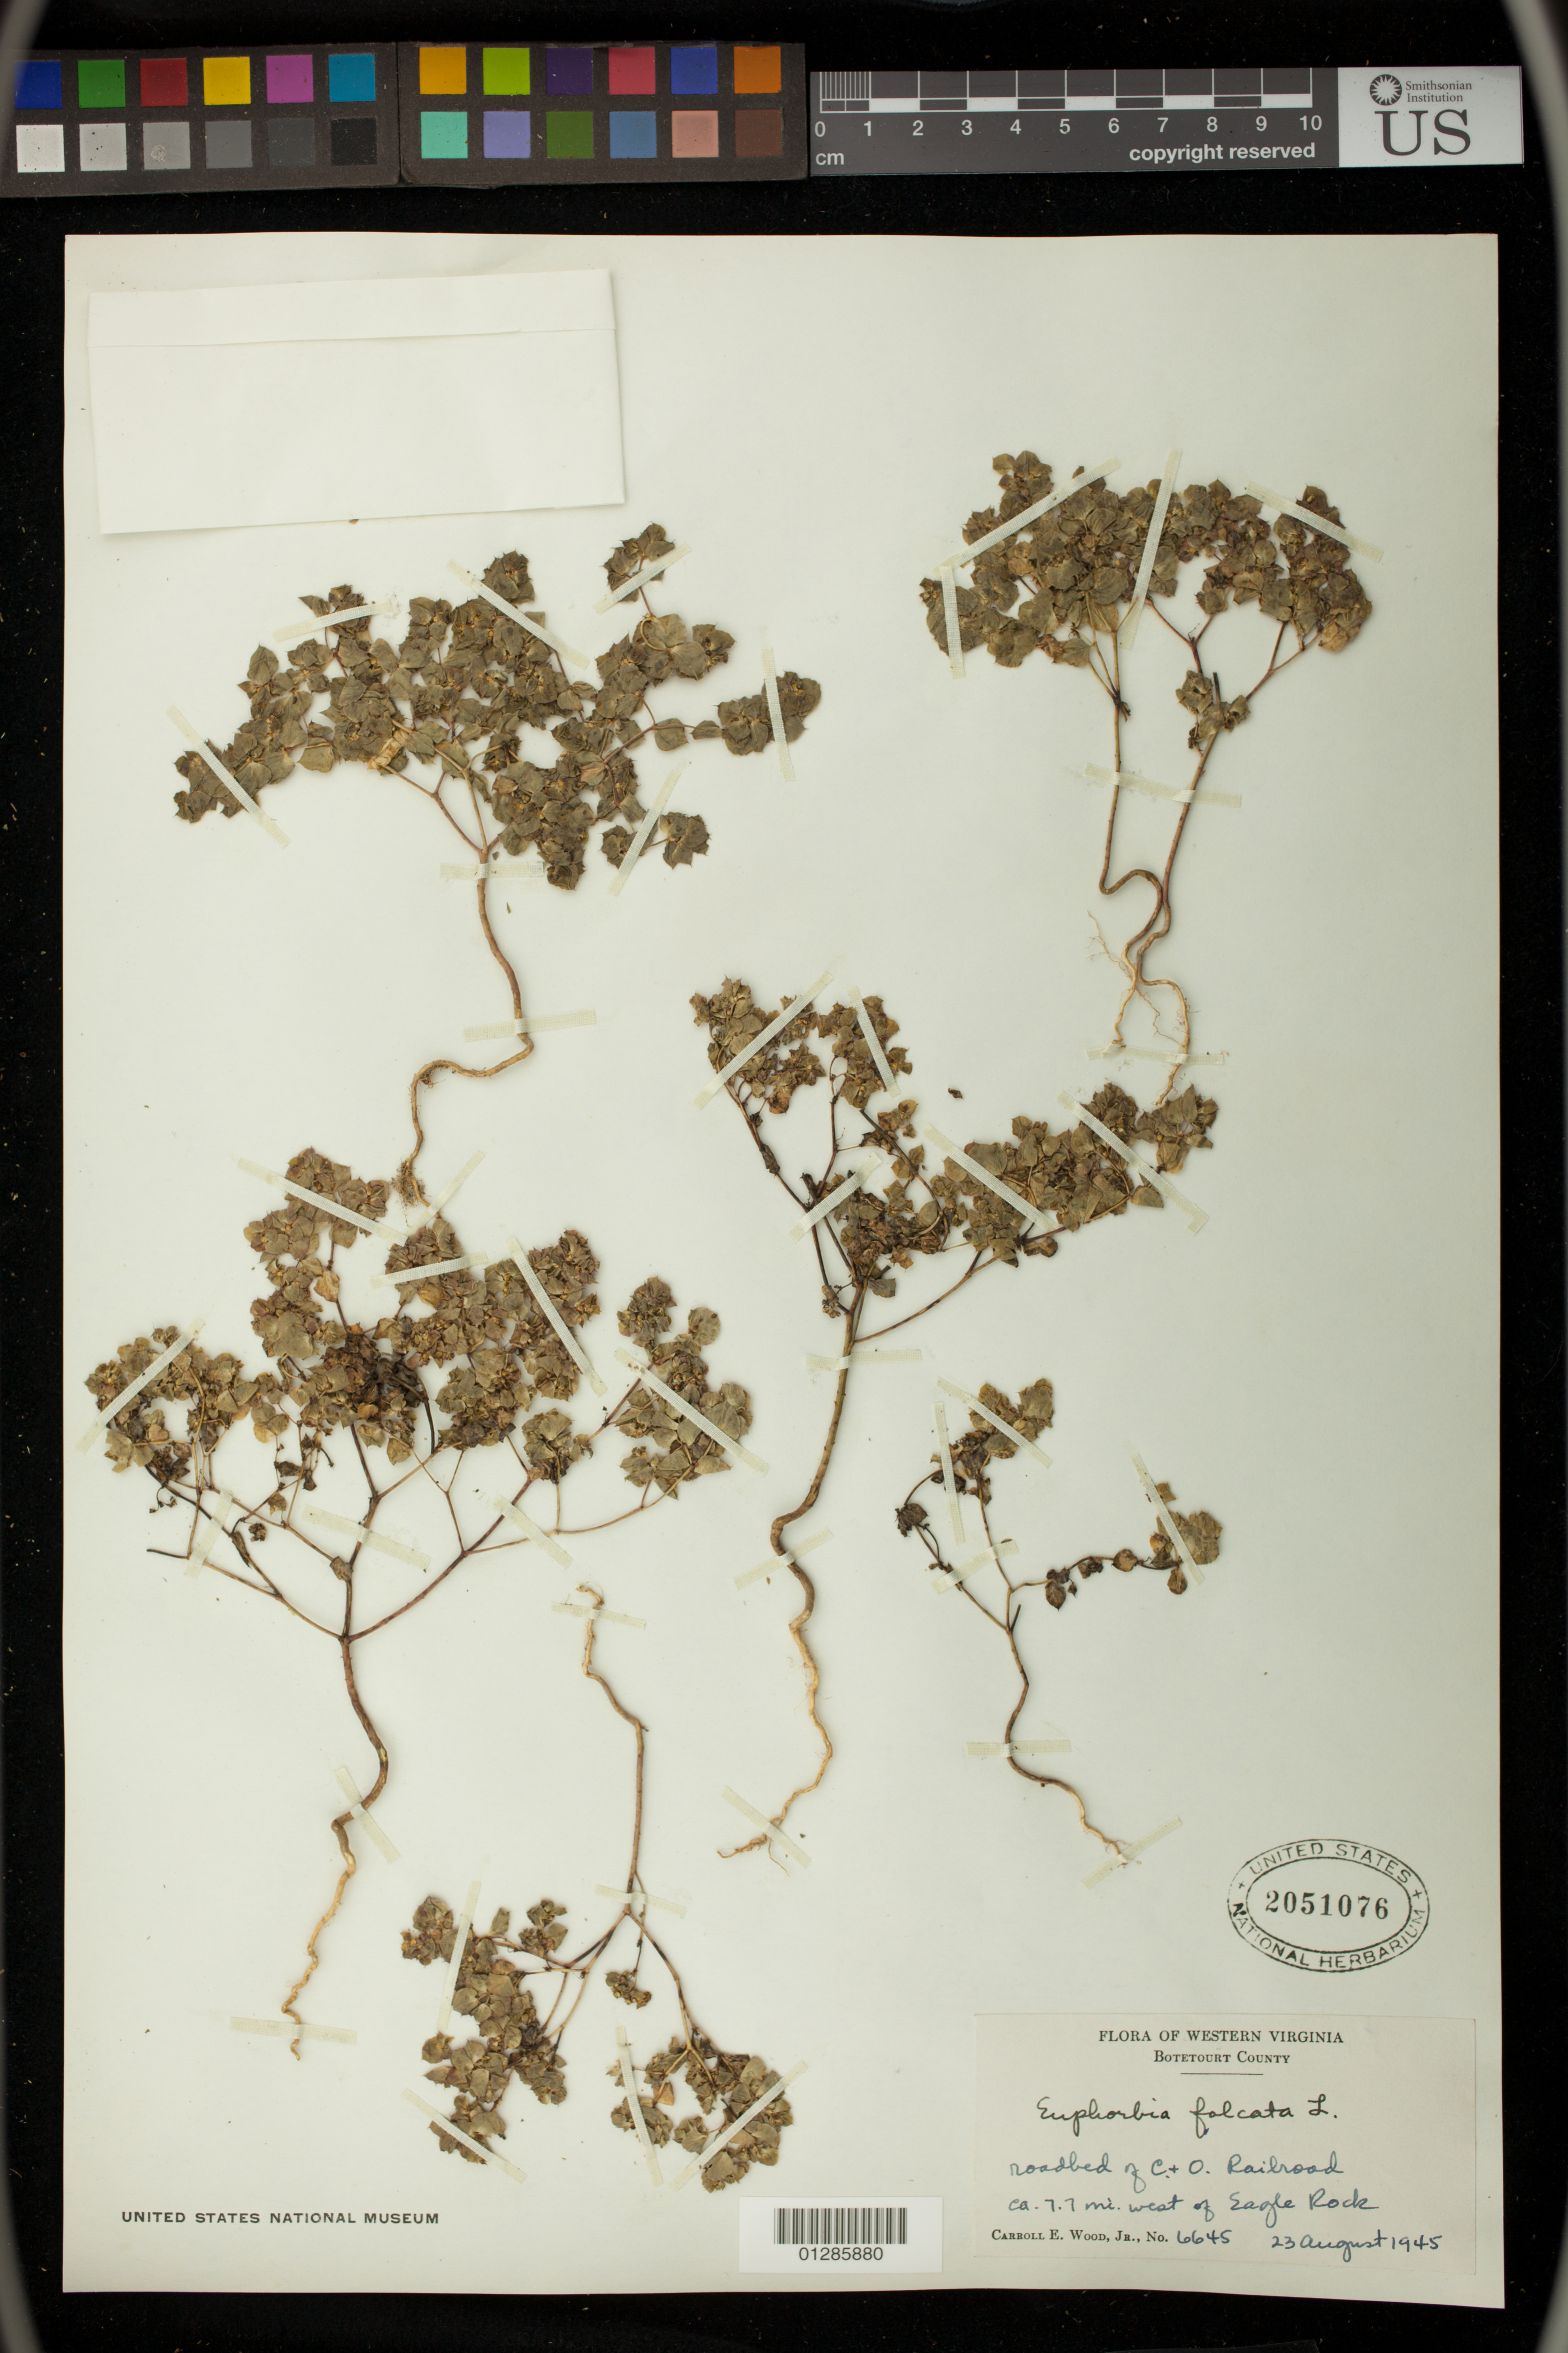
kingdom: Plantae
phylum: Tracheophyta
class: Magnoliopsida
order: Malpighiales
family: Euphorbiaceae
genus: Euphorbia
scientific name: Euphorbia falcata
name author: L.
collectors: C. Wood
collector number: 6645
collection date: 1945-08-23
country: United States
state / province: Virginia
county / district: Botetourt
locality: Roadbed of C. & O. Railroad, ca. 7.7 mi west of Eagle Rock,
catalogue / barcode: US 2051076